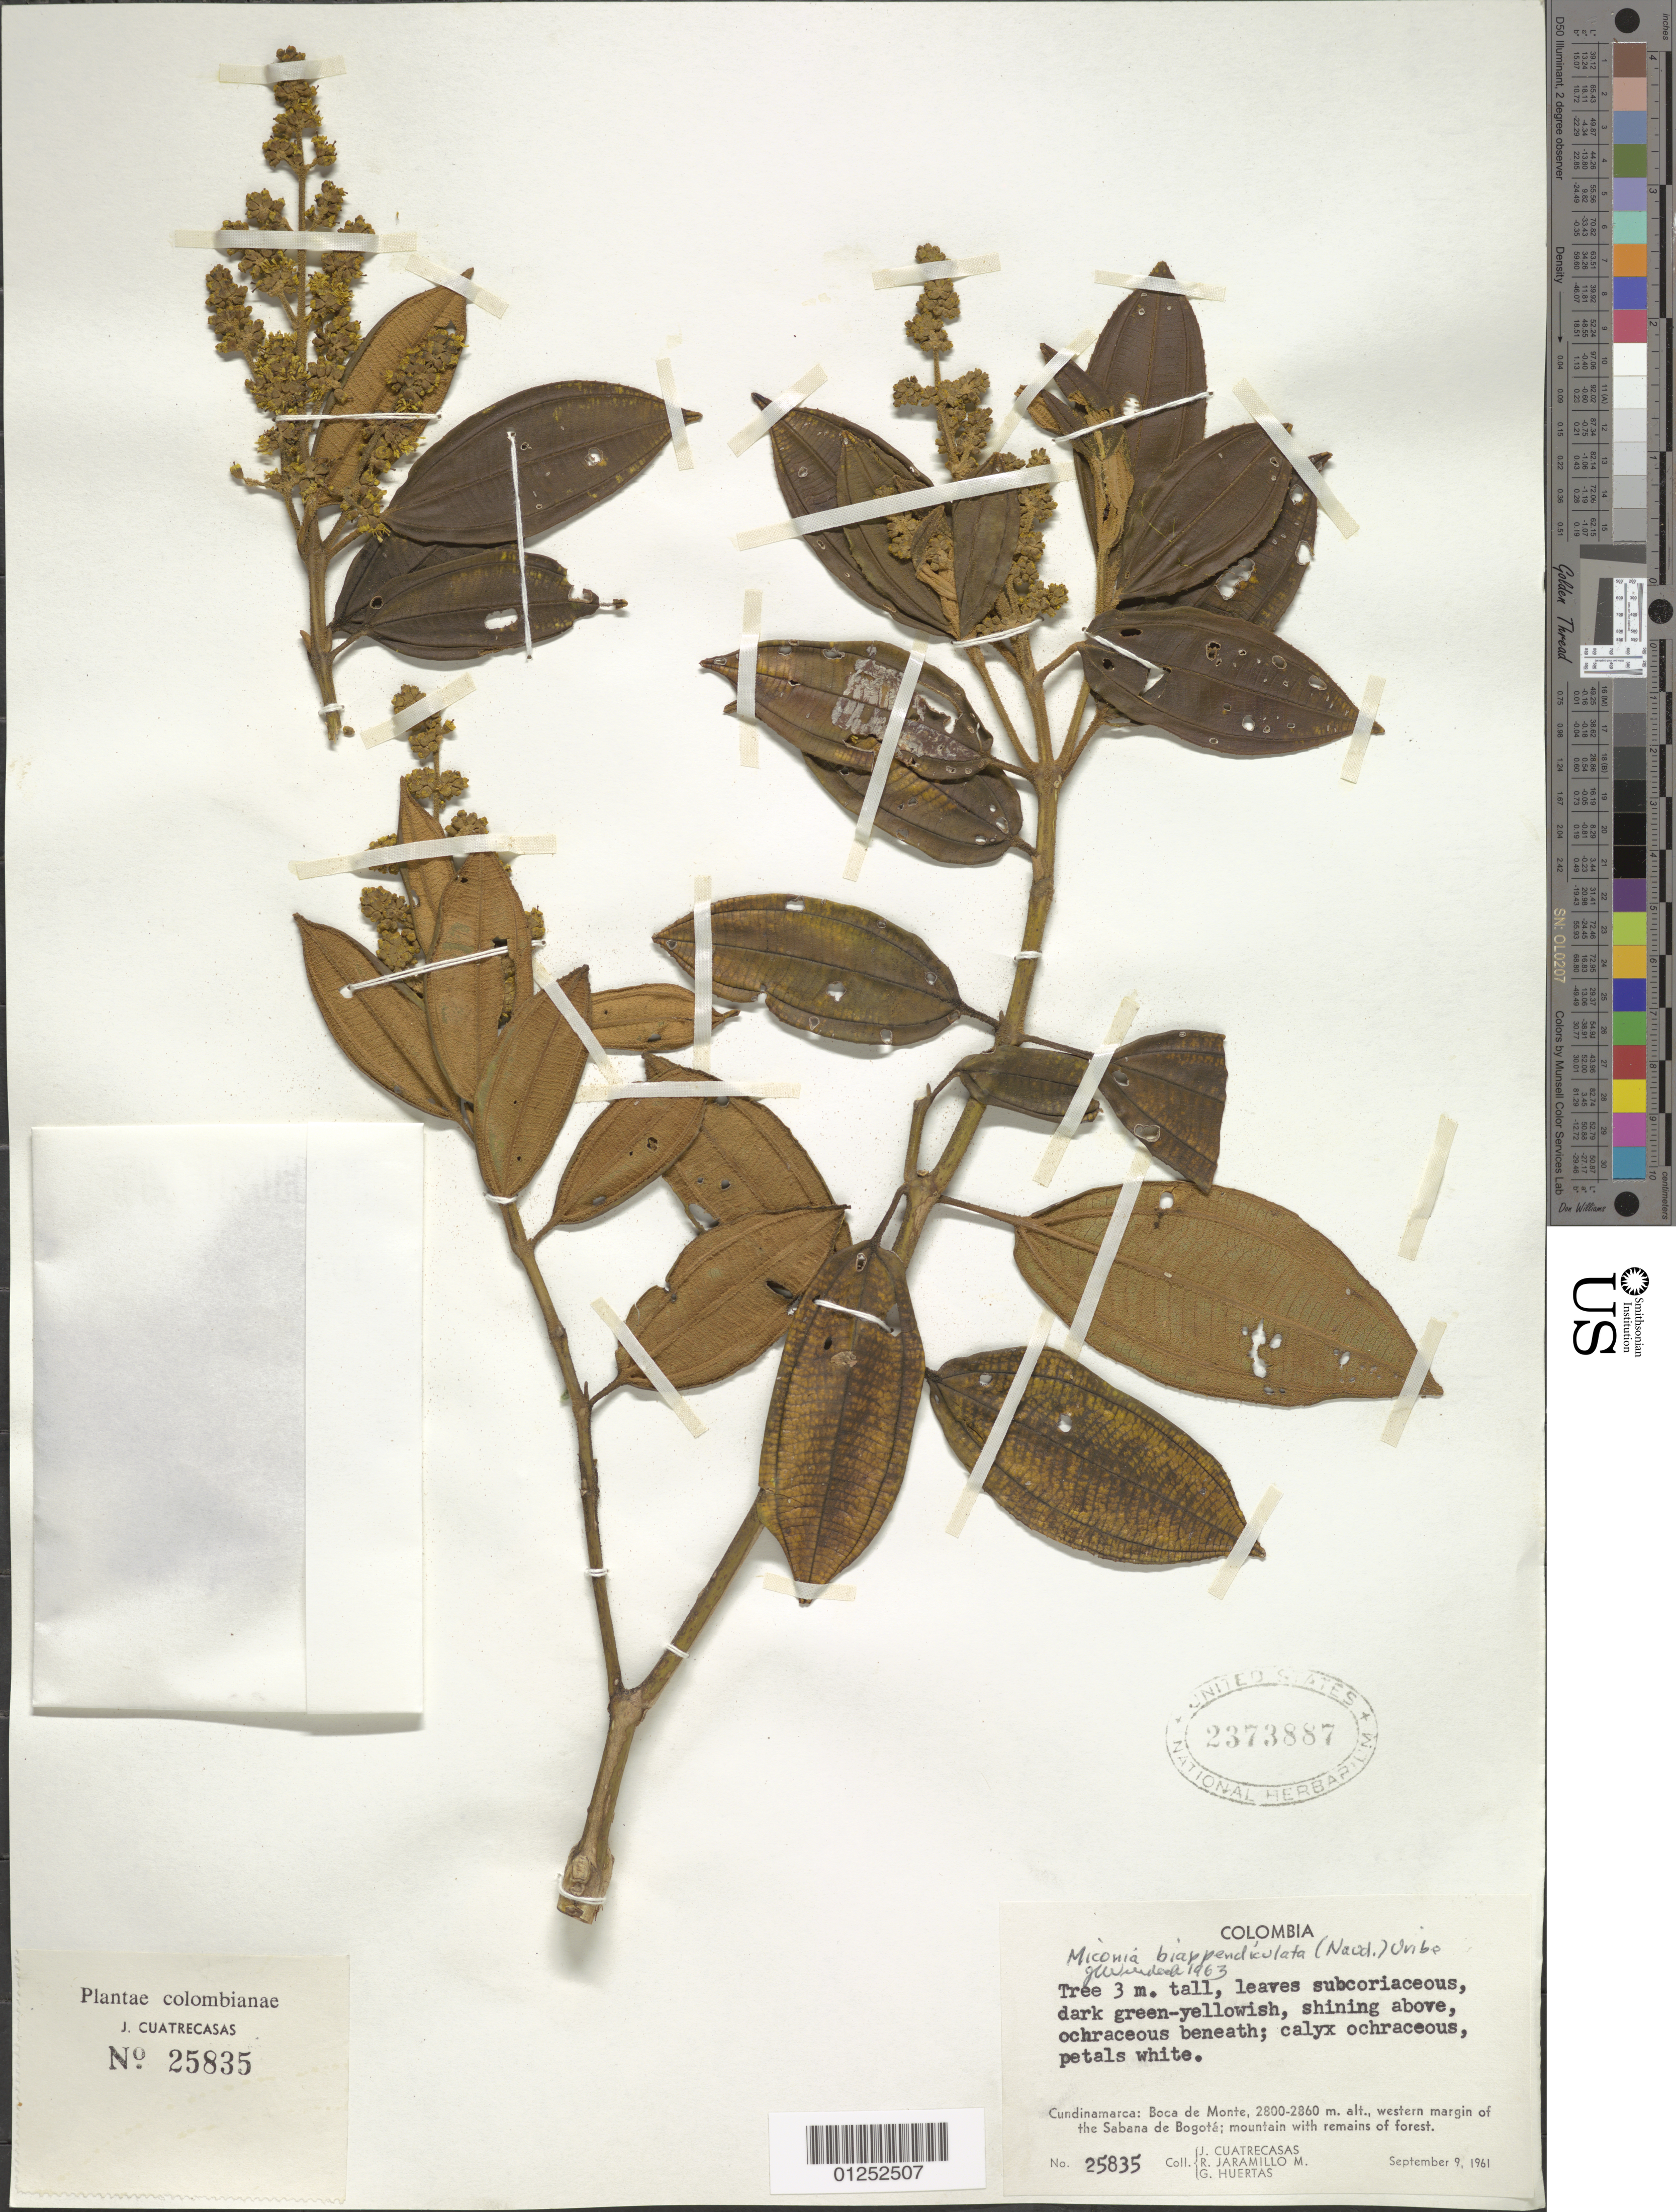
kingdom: Plantae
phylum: Tracheophyta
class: Magnoliopsida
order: Myrtales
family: Melastomataceae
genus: Miconia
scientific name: Miconia biappendiculata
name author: (Naudin) L. Uribe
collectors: J. Cuatrecasas, R. Jaramillo M. & G. Huertas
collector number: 25835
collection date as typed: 9-Sep-61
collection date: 1961-09-09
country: Colombia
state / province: Cundinamarca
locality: Boca de Monte, W margin of the Sabana de Bogota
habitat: mountain with remains of forest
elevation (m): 2800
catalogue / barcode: US 2373887